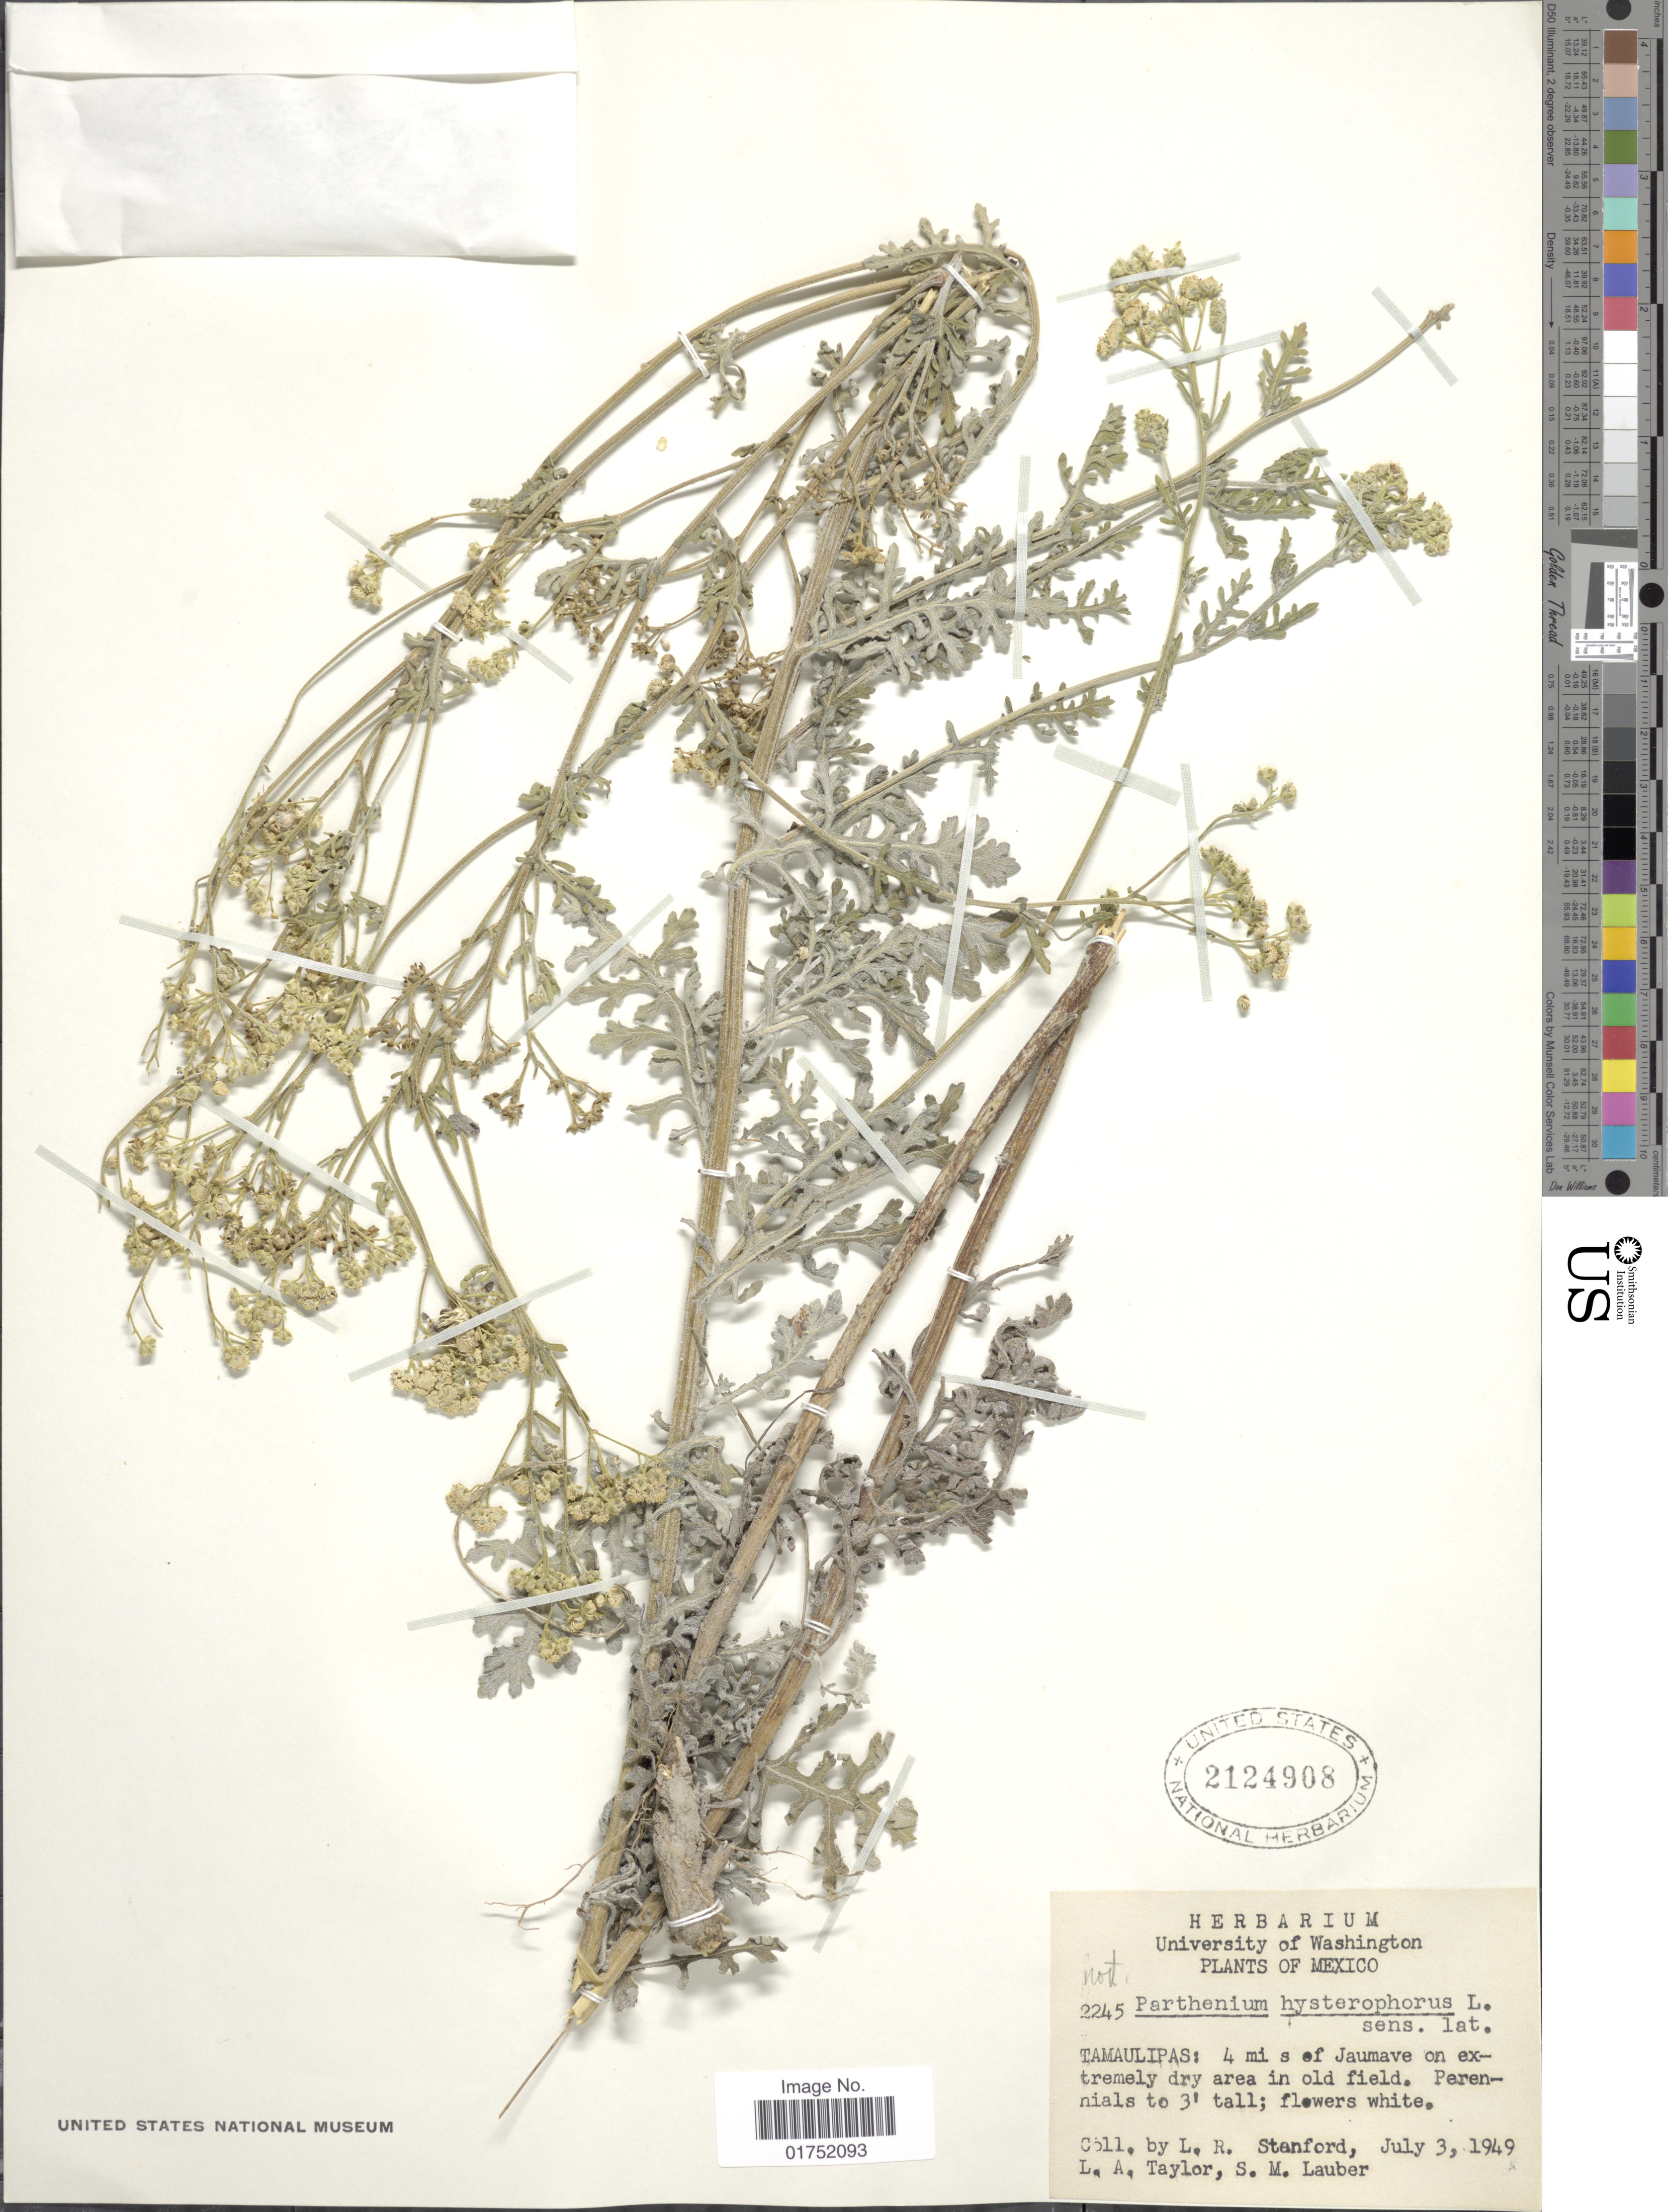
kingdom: Plantae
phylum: Tracheophyta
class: Magnoliopsida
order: Asterales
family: Asteraceae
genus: Parthenium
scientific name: Parthenium confertum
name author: A. Gray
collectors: L. R. Stanford, L. A. Taylor & S. M. Lauber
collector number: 2245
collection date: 1949-07-03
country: Mexico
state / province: Tamaulipas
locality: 4 mi s of Jaumave on extremely dry area in old field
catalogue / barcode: US 2124908